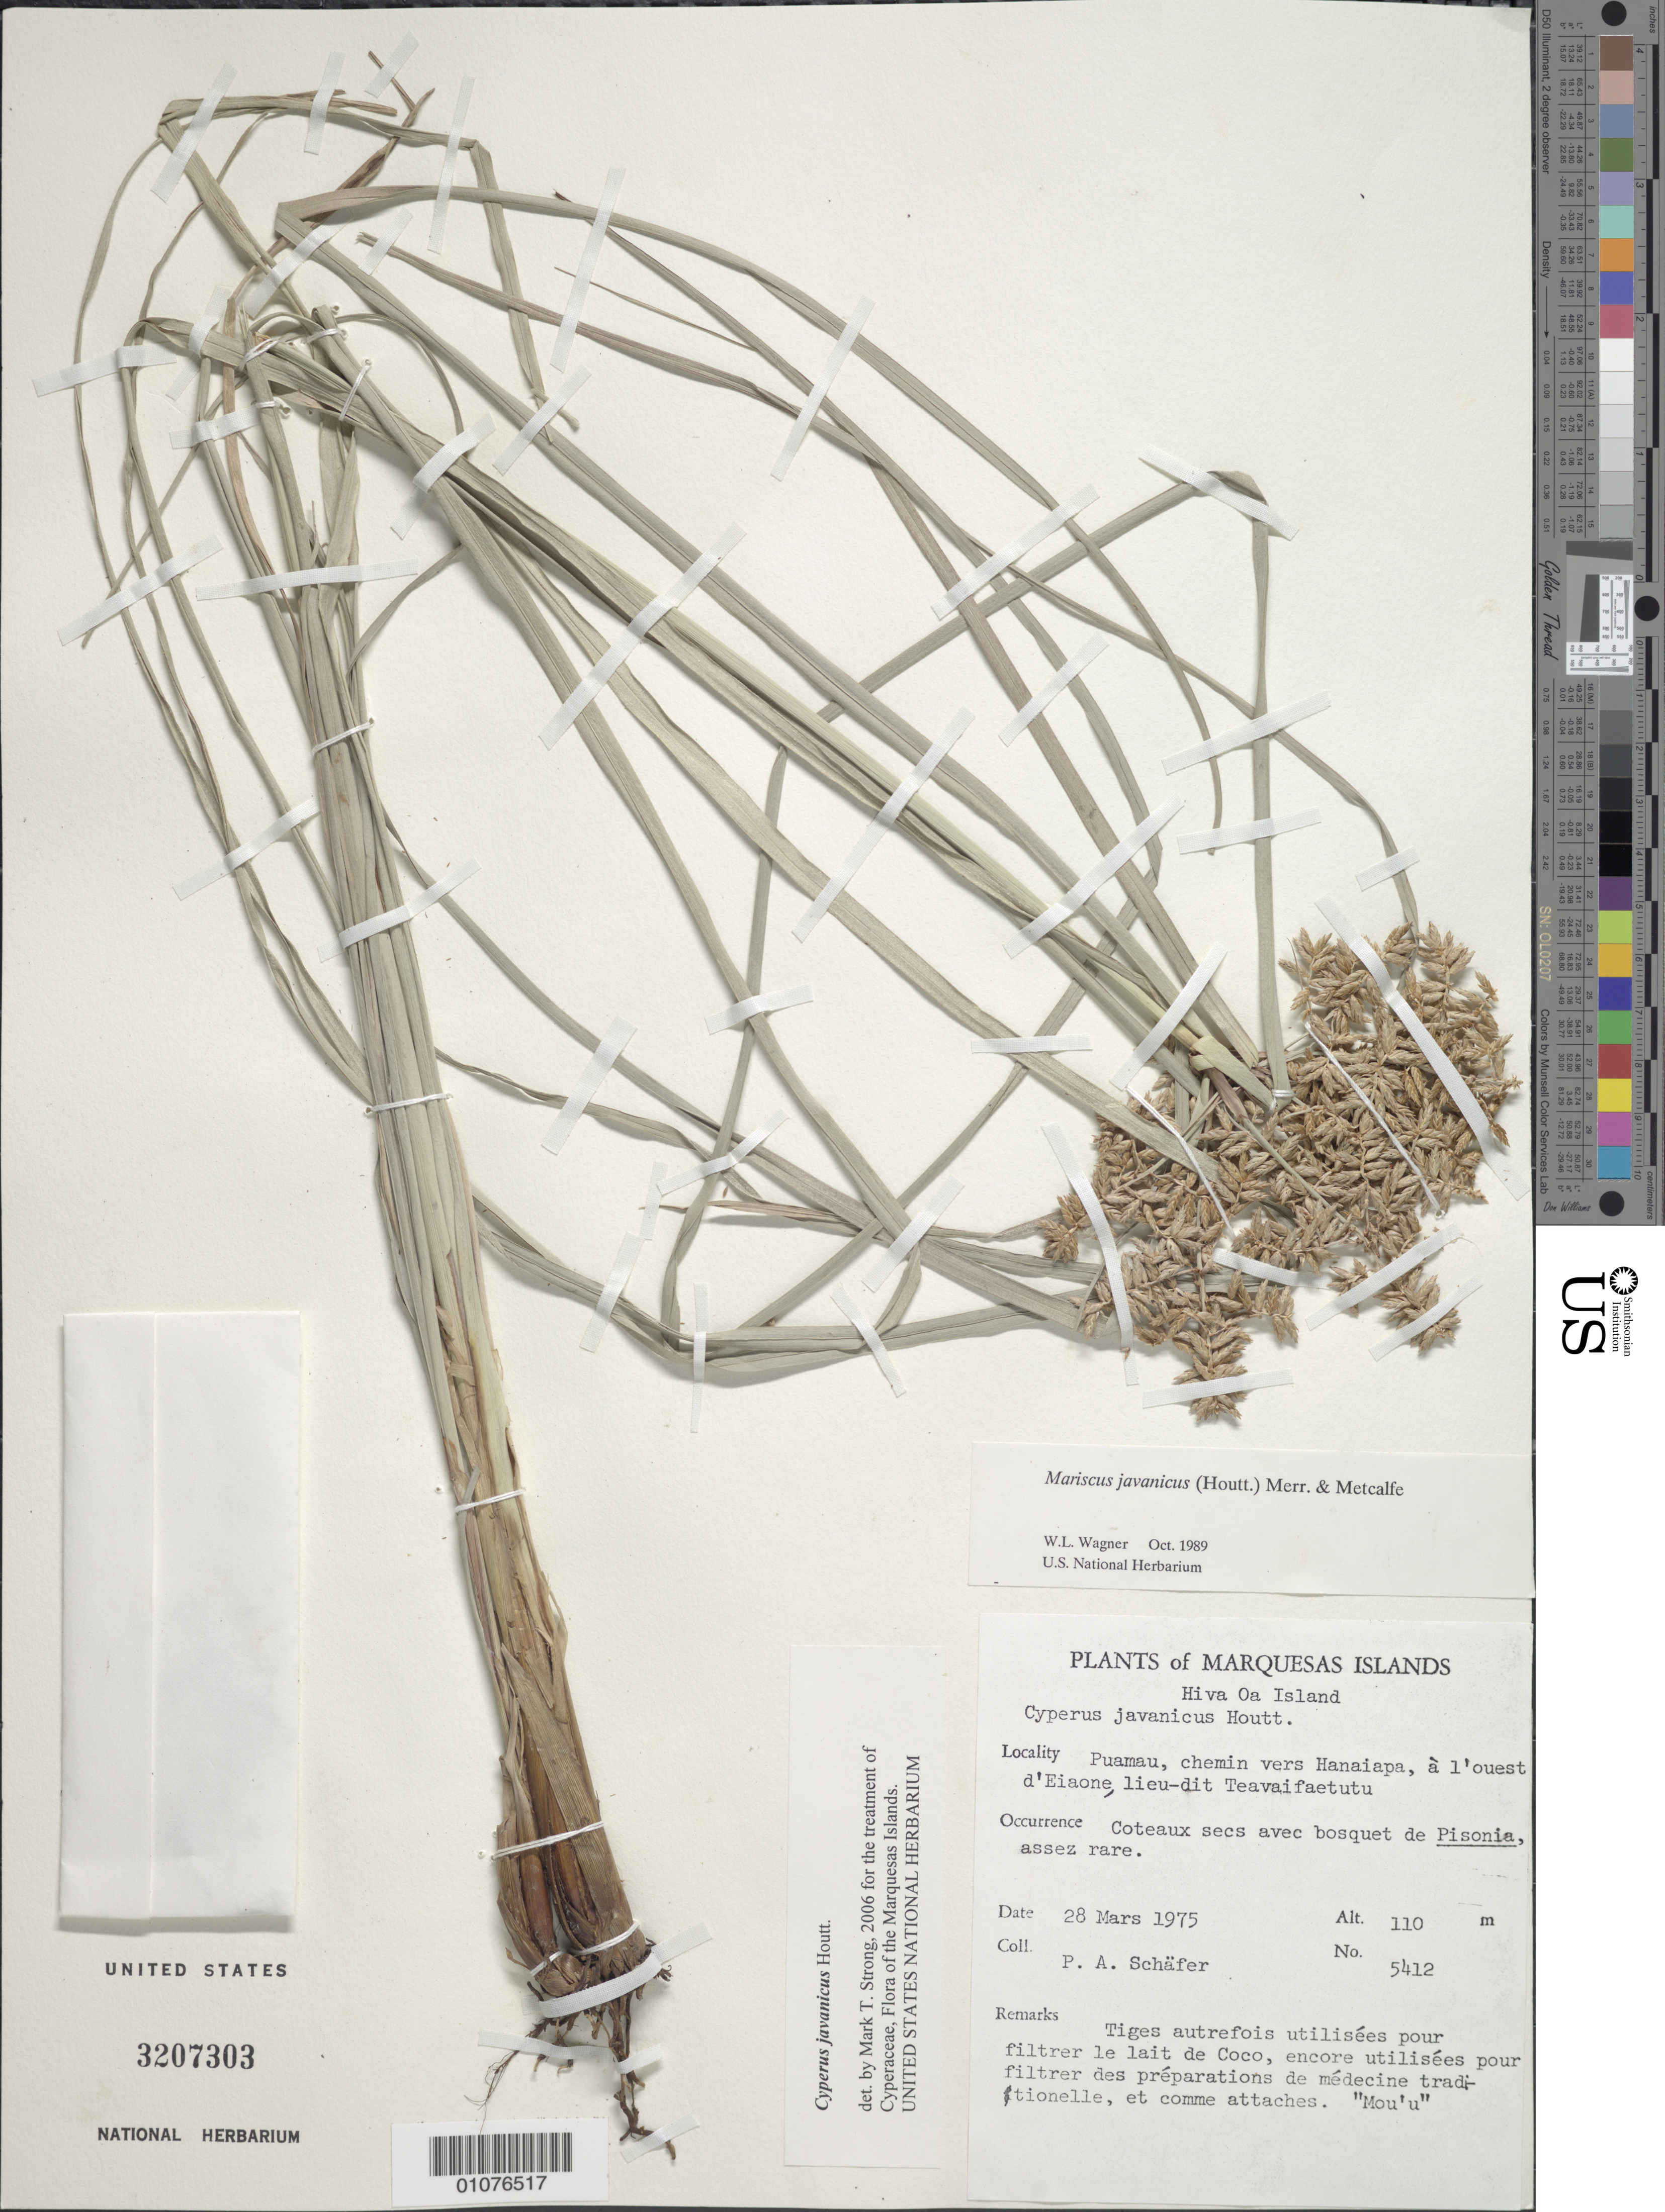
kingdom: Plantae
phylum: Tracheophyta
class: Liliopsida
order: Poales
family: Cyperaceae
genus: Cyperus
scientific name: Cyperus javanicus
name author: Houtt.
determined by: Strong, M. T., (US), Smithsonian Institution - National Museum of Natural History (UNITED STATES)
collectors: P. A. Schäfer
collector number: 5412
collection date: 1975-03-28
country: French Polynesia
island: Hiva Oa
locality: Puamau, chemin vers Hanaiapa, à l'ouest d'Eiaone, lieu-dit Teavaifaetutu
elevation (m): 110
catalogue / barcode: US 3207303